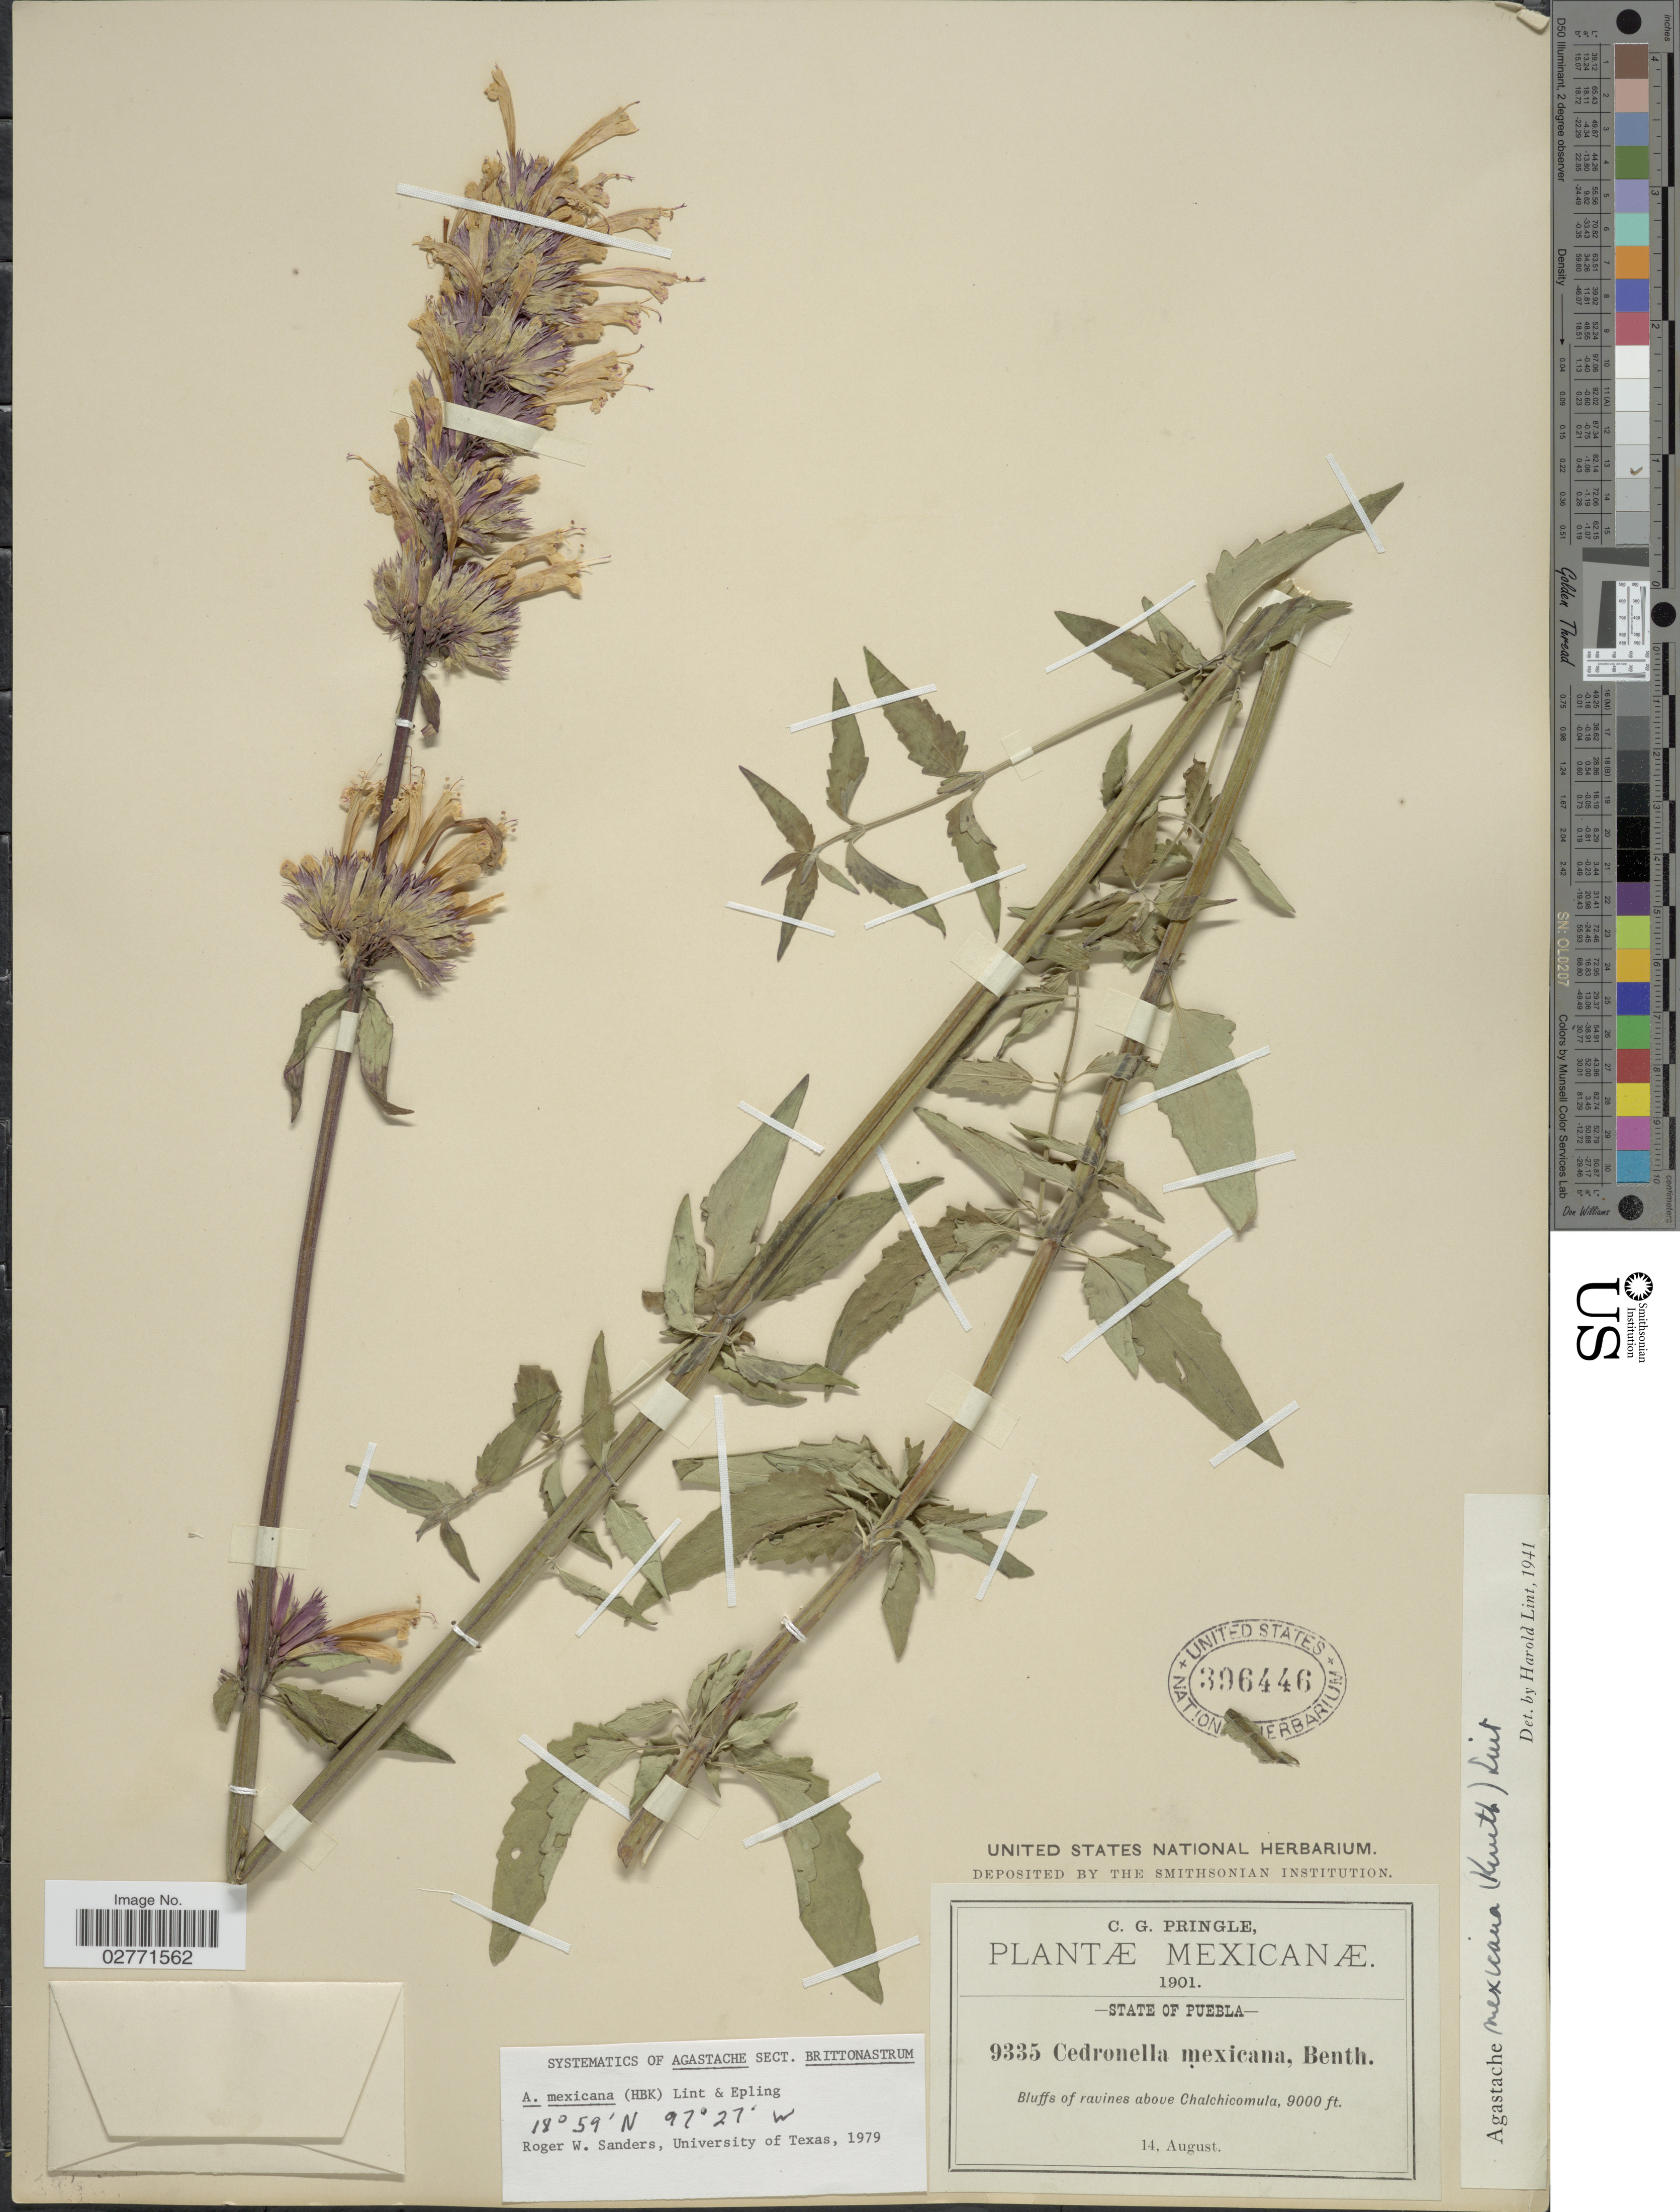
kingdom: Plantae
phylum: Tracheophyta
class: Magnoliopsida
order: Lamiales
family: Lamiaceae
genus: Agastache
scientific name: Agastache mexicana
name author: (Kunth) Lint & Epling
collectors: C. G. Pringle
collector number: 9335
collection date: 1901-08-14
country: Mexico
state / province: Puebla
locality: Bluffs of ravines above Chalchicomula.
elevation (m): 2743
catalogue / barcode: US 396446